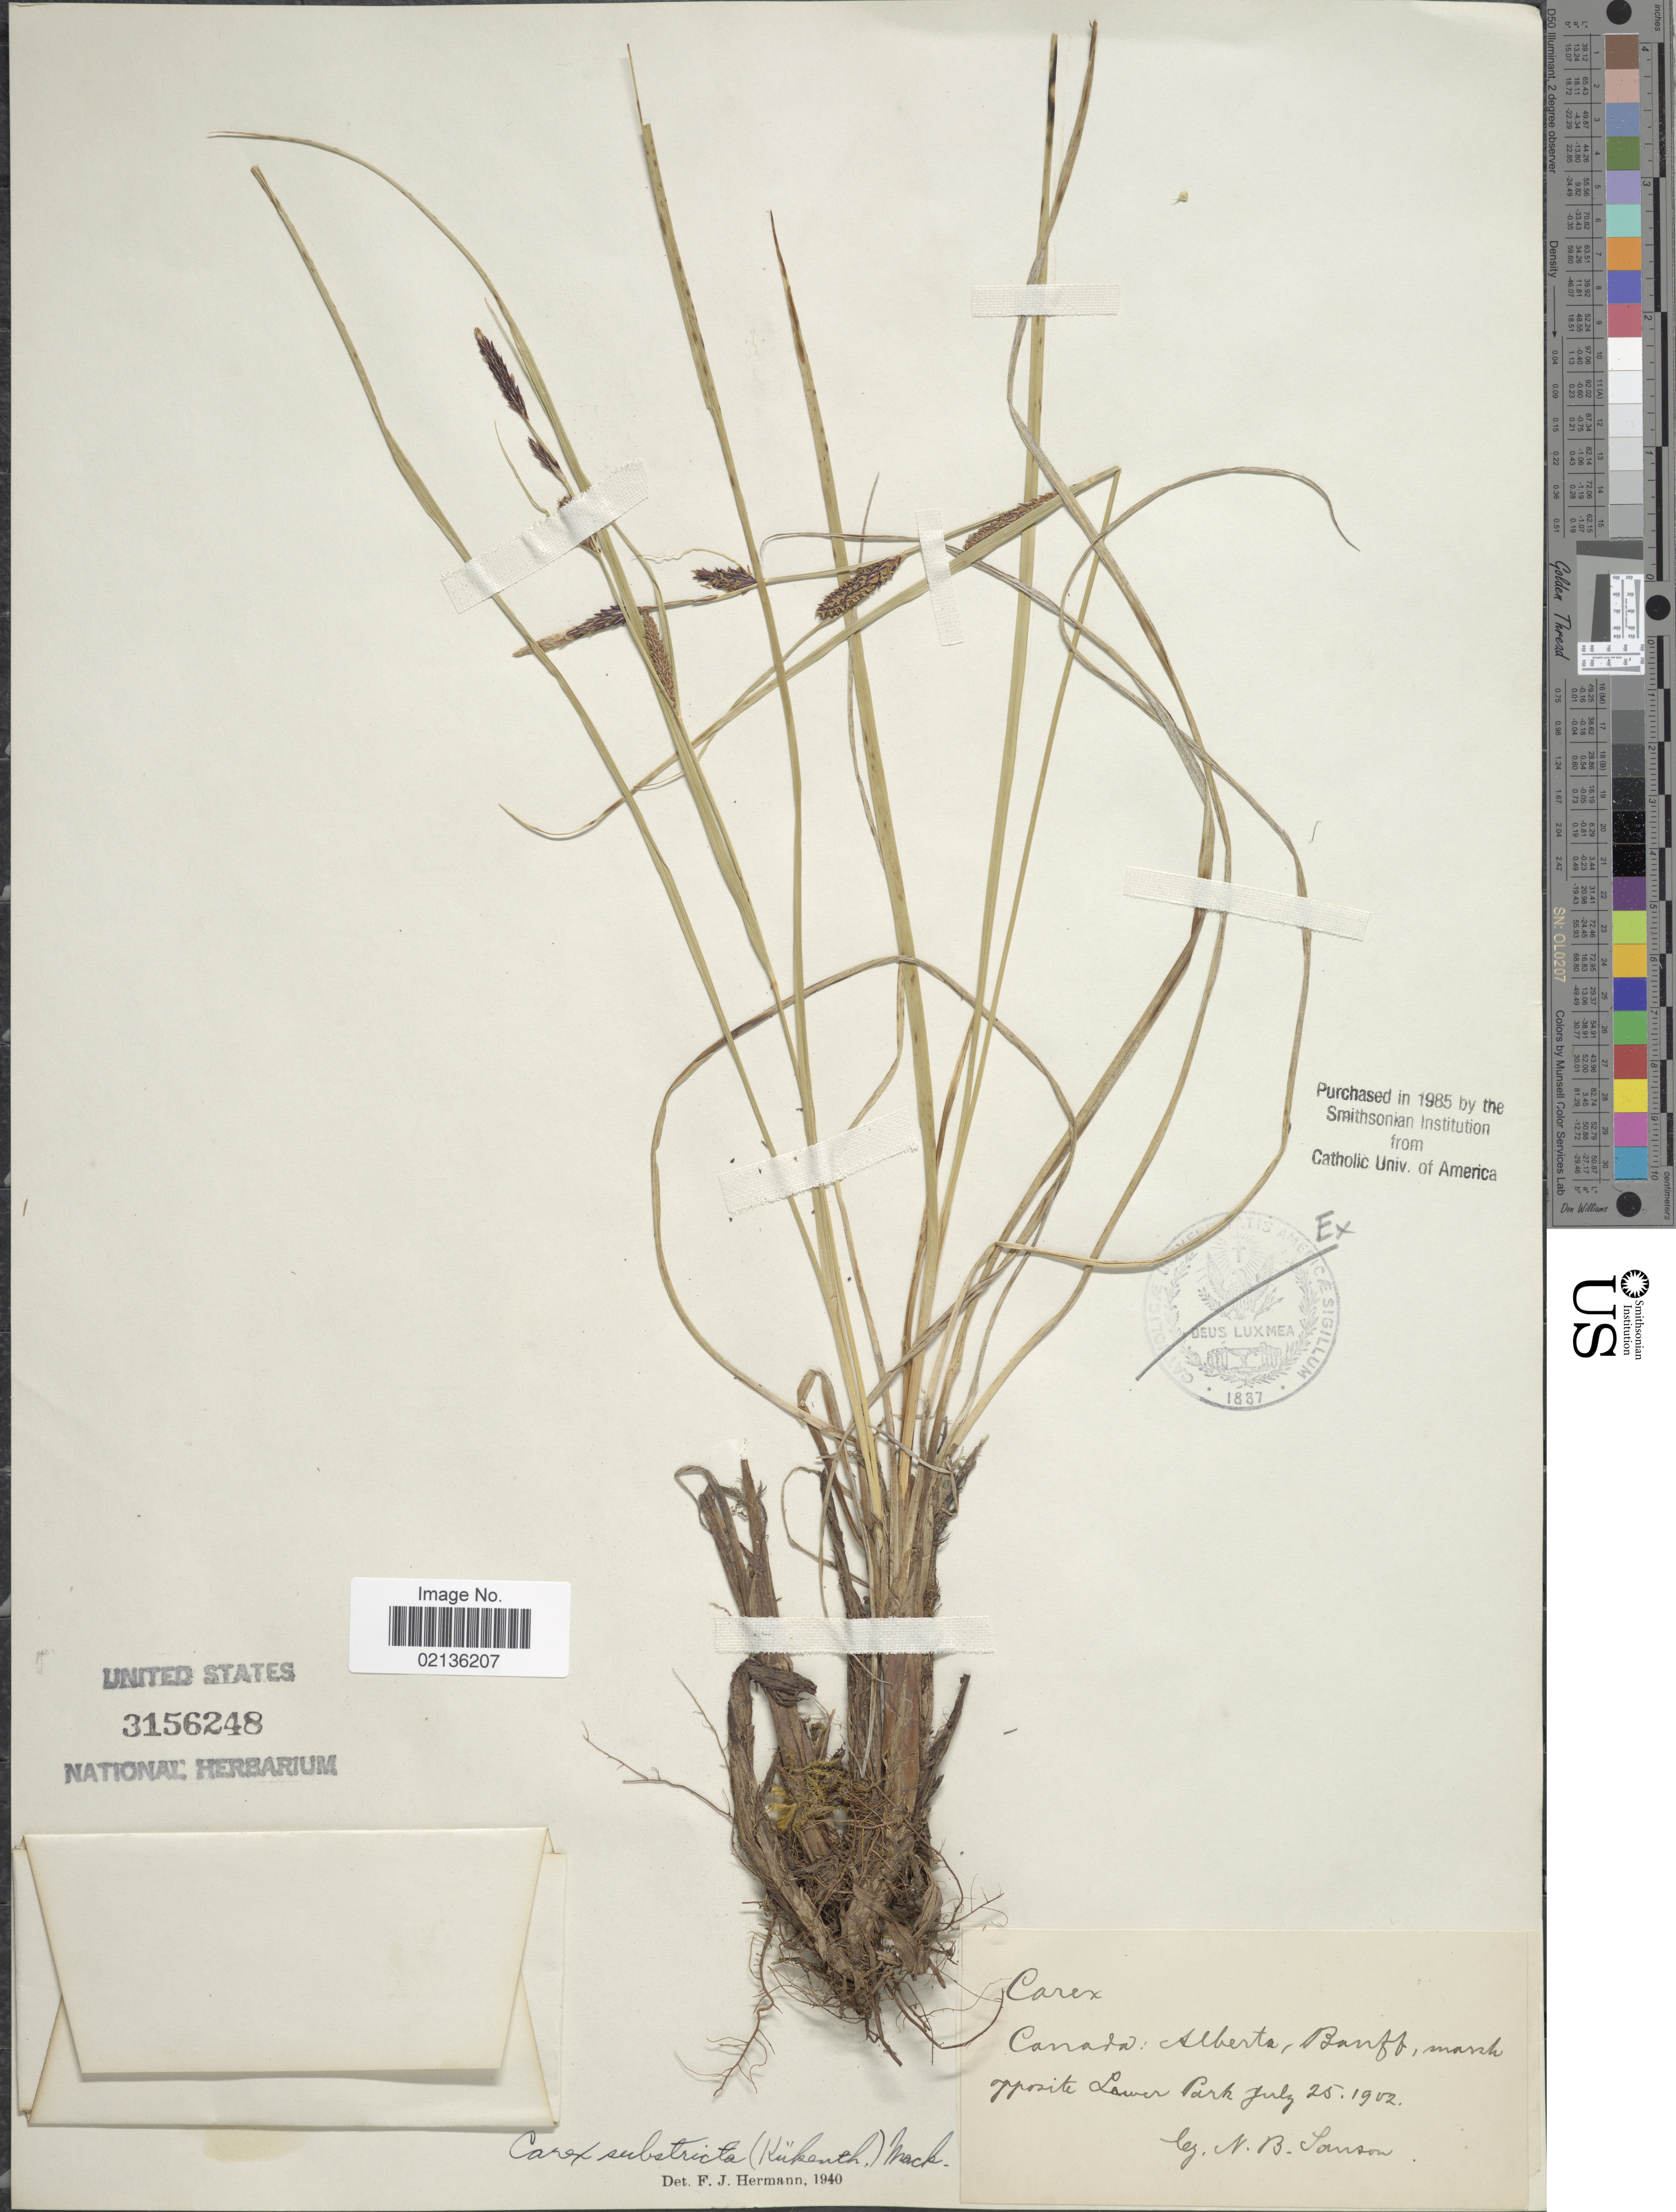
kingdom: Plantae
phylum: Tracheophyta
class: Liliopsida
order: Poales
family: Cyperaceae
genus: Carex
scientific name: Carex aquatilis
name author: Wahlenb.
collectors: N. Sanson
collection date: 1902-07-25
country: Canada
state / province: Alberta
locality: Banff, marsh opposite Lower Park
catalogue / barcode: US 3156248